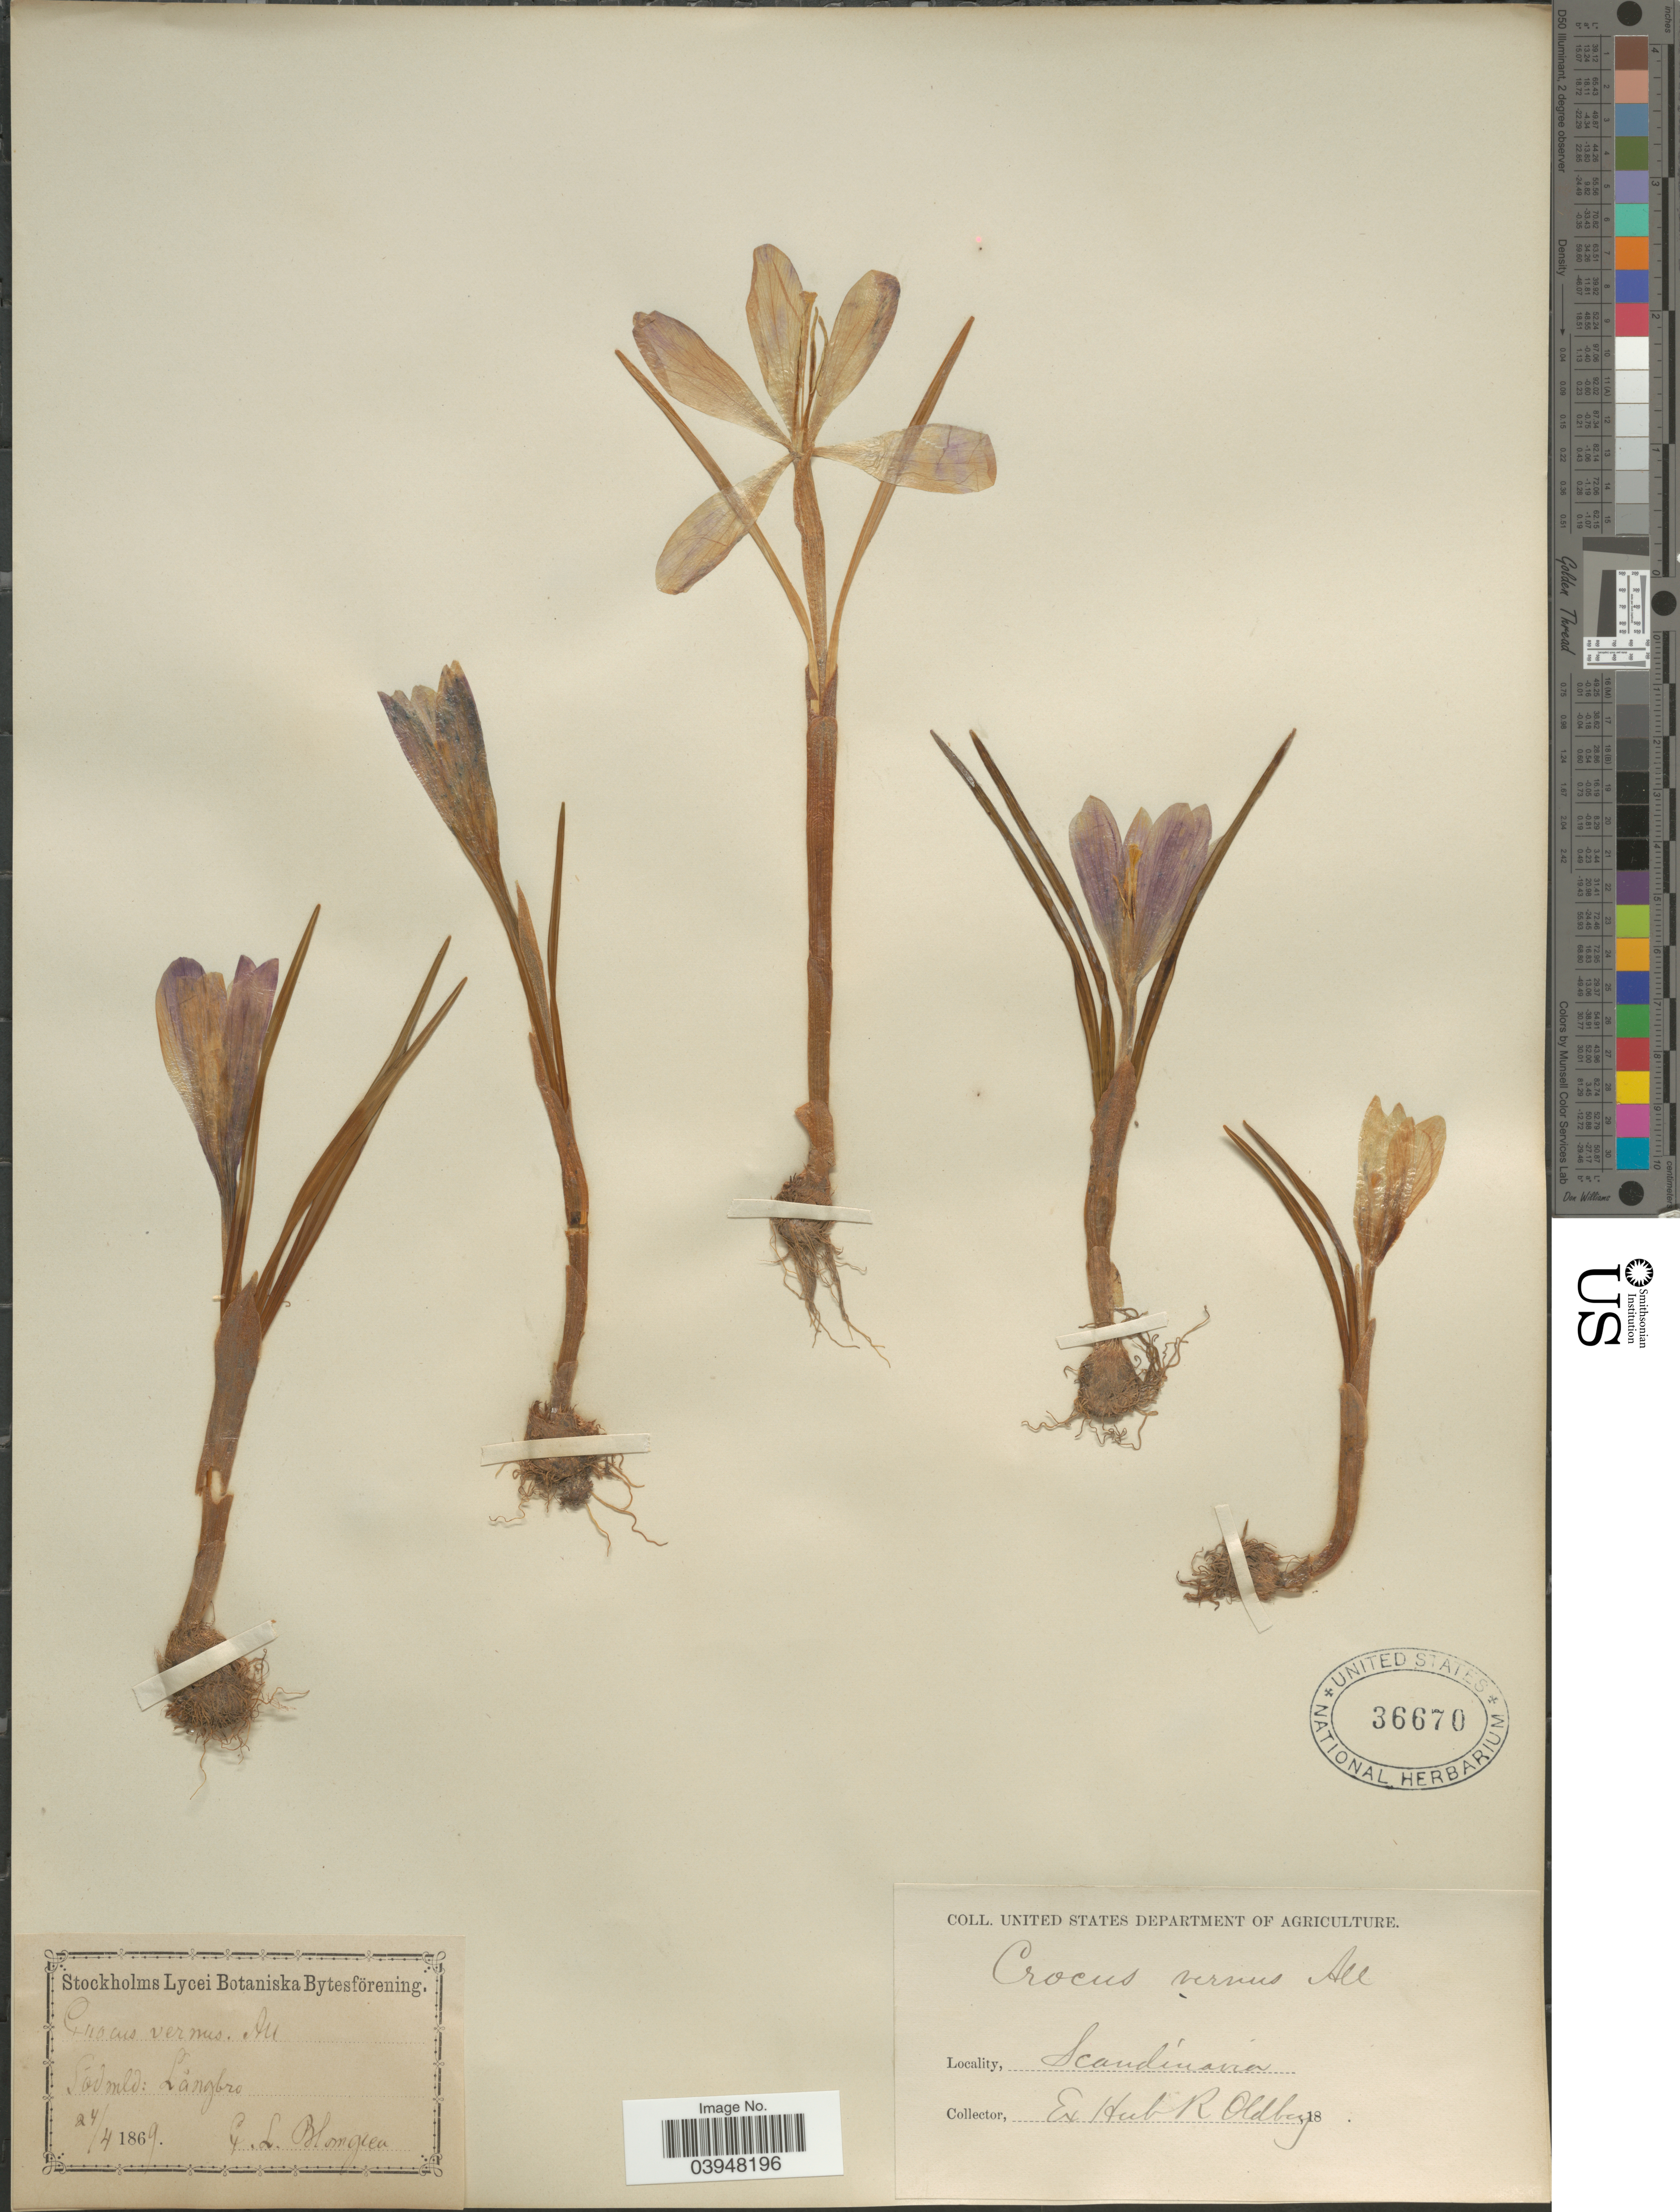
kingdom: Plantae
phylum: Tracheophyta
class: Liliopsida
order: Asparagales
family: Iridaceae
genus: Crocus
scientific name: Crocus vernus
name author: Hill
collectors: C. Blomgren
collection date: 1869-04-24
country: Sweden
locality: Sodmld: Langbro. Scandinavia.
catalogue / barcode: US 36670